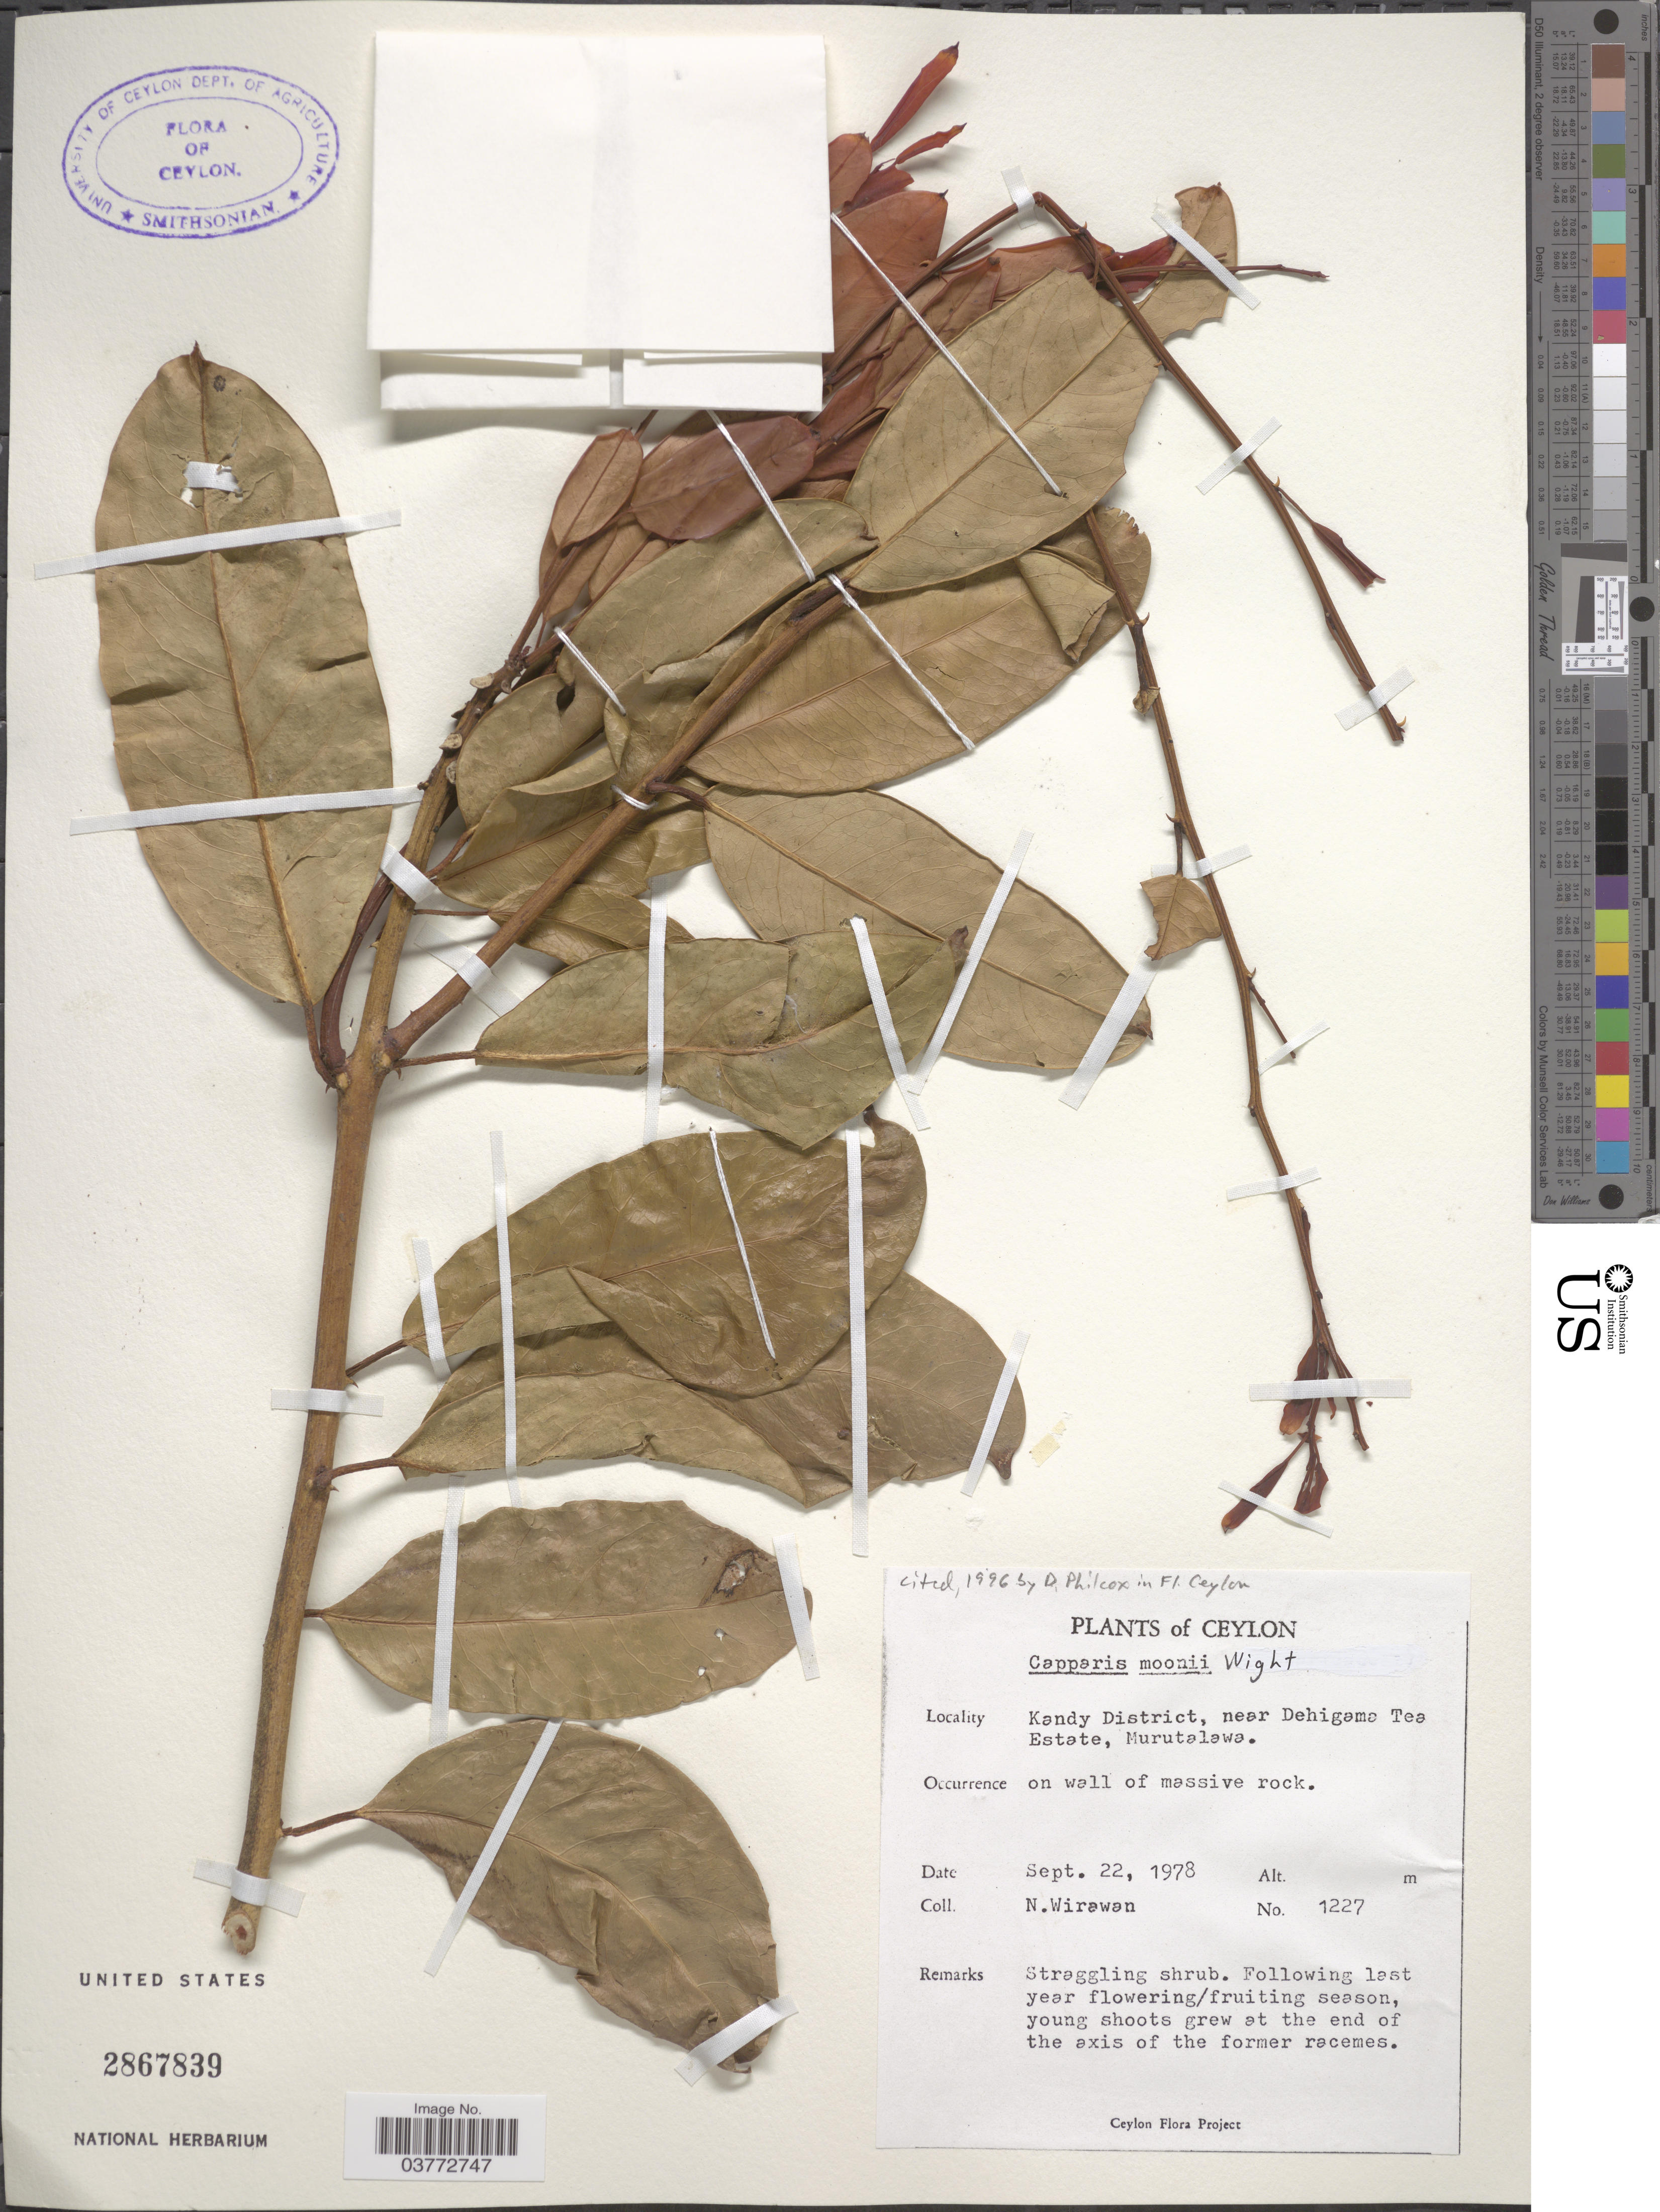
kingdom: Plantae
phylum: Tracheophyta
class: Magnoliopsida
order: Brassicales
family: Capparaceae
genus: Capparis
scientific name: Capparis moonii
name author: Wight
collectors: N. Wirawan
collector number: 1227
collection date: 1978-09-22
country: Sri Lanka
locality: Ceylon. Kandy District, near Dehigama Tea Estate, Murutalawa.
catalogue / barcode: US 2867839